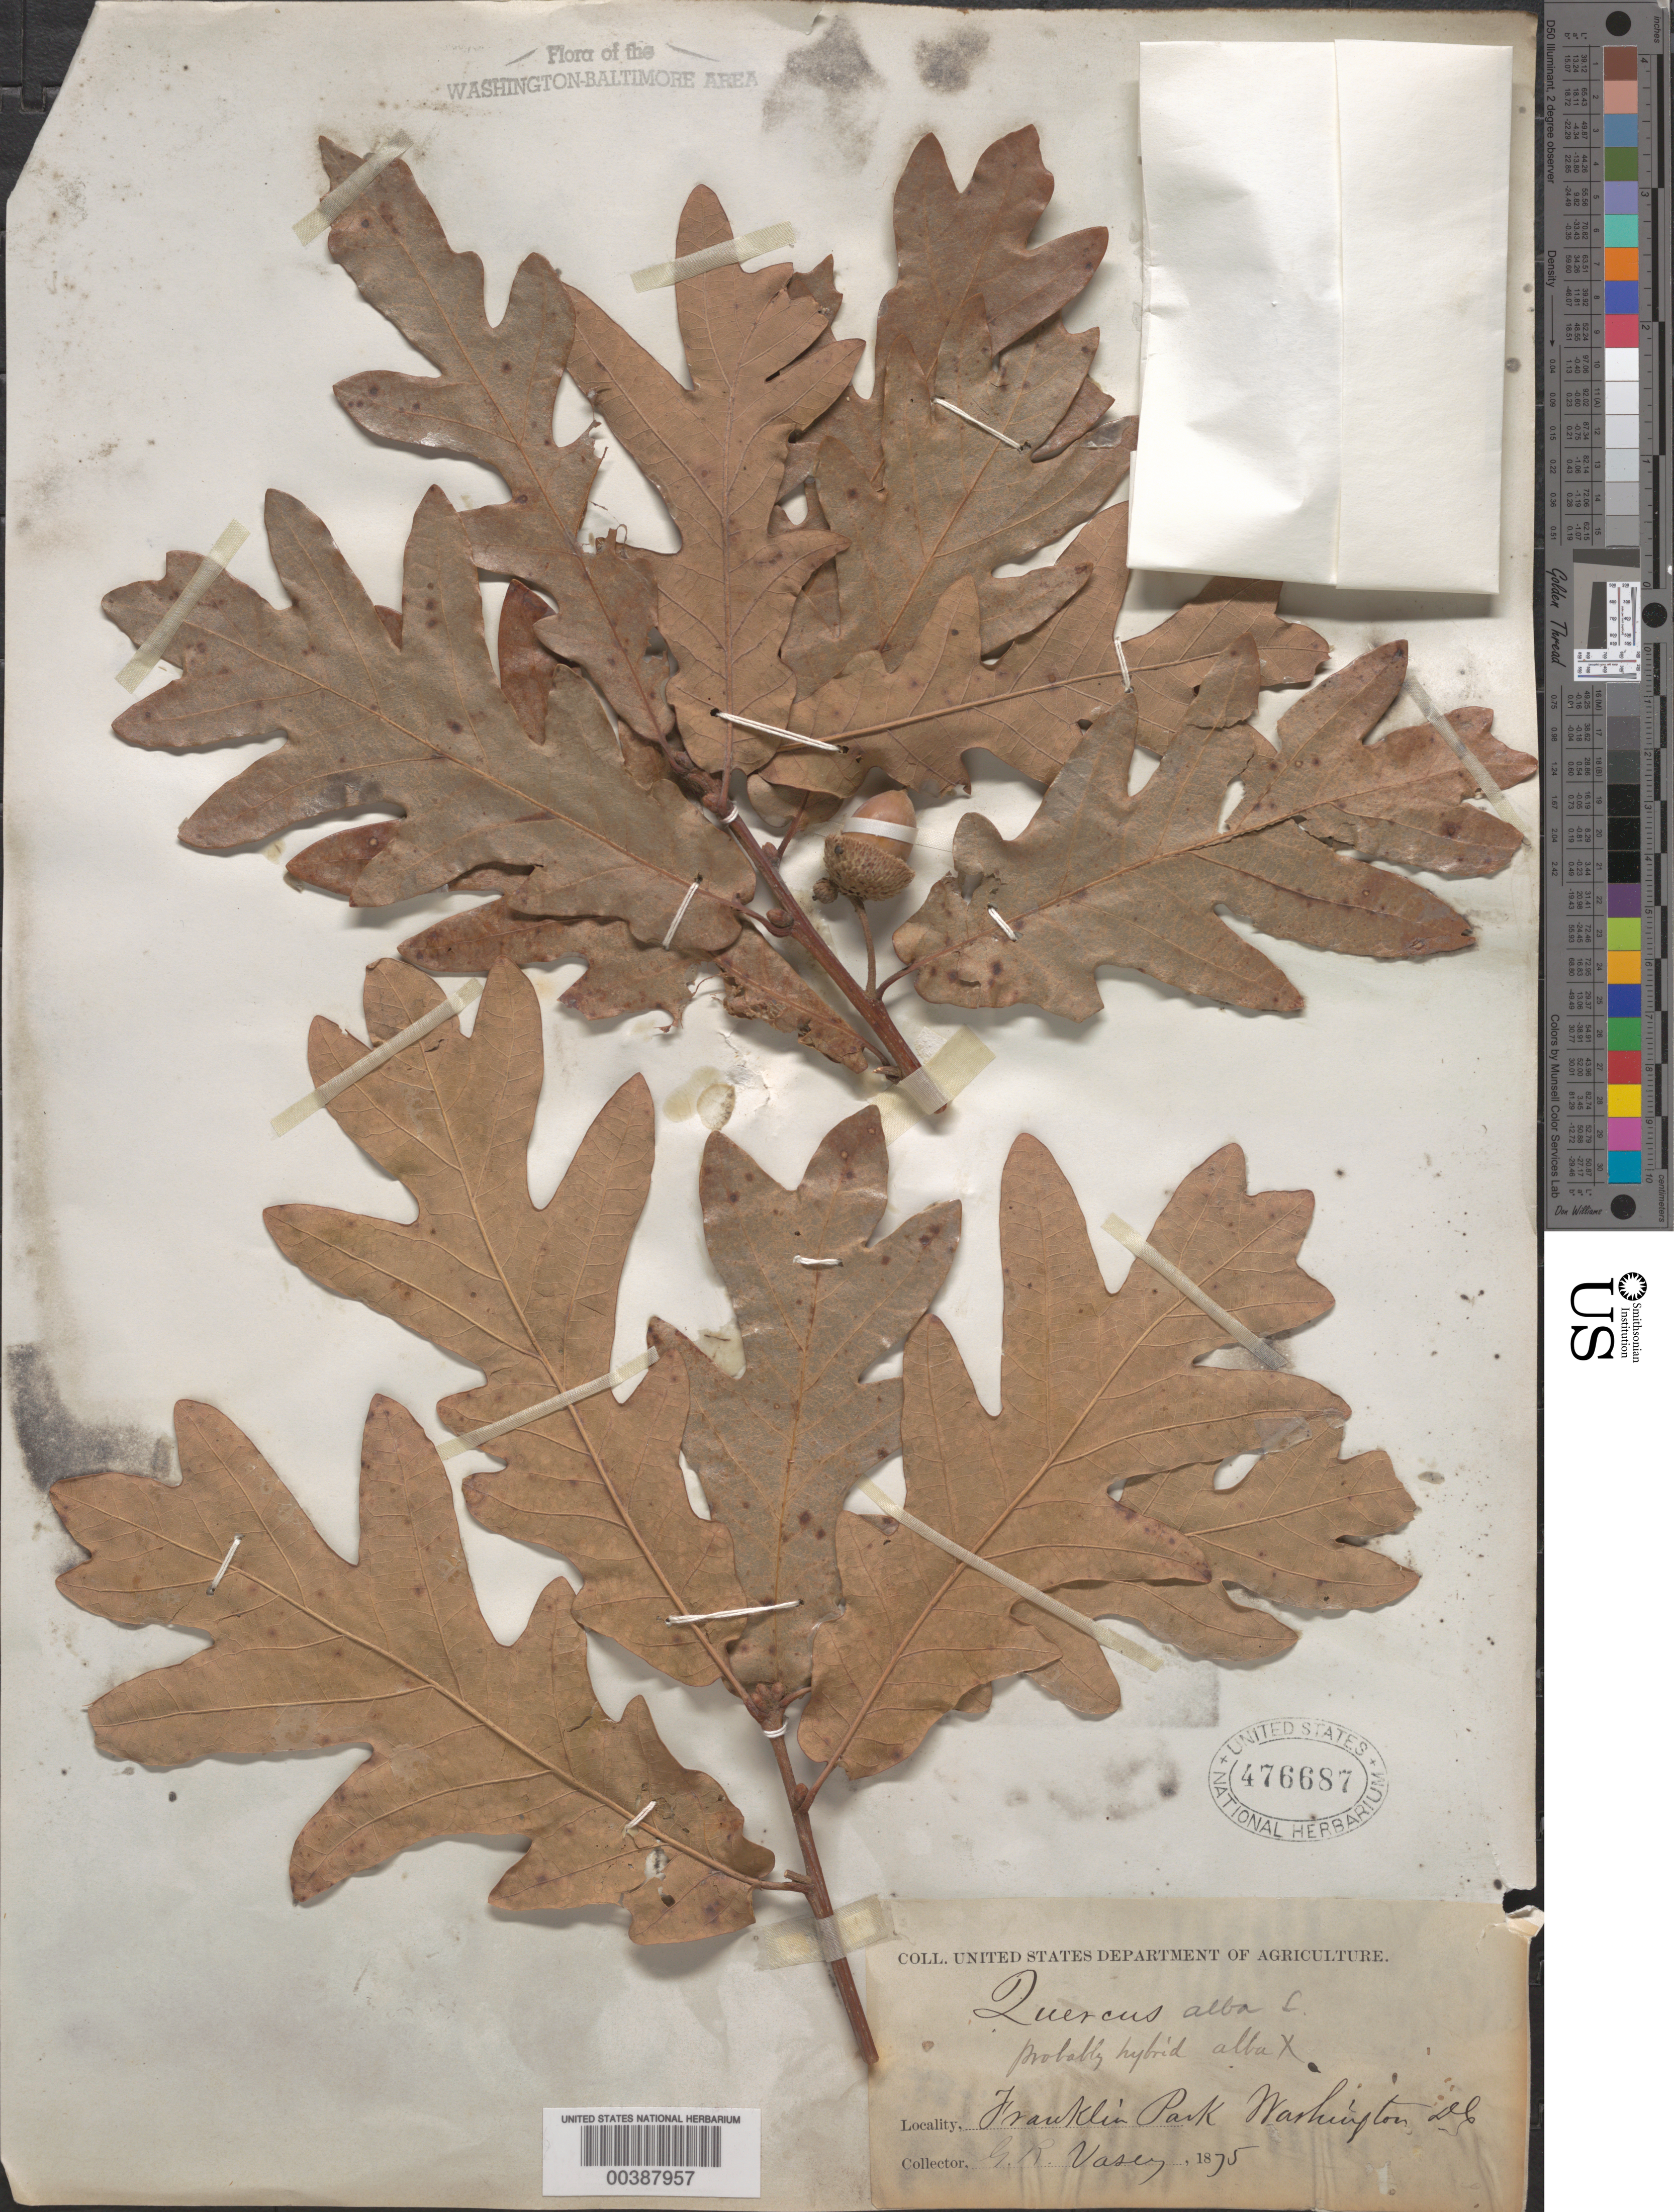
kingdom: Plantae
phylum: Tracheophyta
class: Magnoliopsida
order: Fagales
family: Fagaceae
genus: Quercus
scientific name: Quercus sp.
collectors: G. Vasey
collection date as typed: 1875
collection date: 1875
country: United States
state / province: District of Columbia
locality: Franklin Road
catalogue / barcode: US 476687